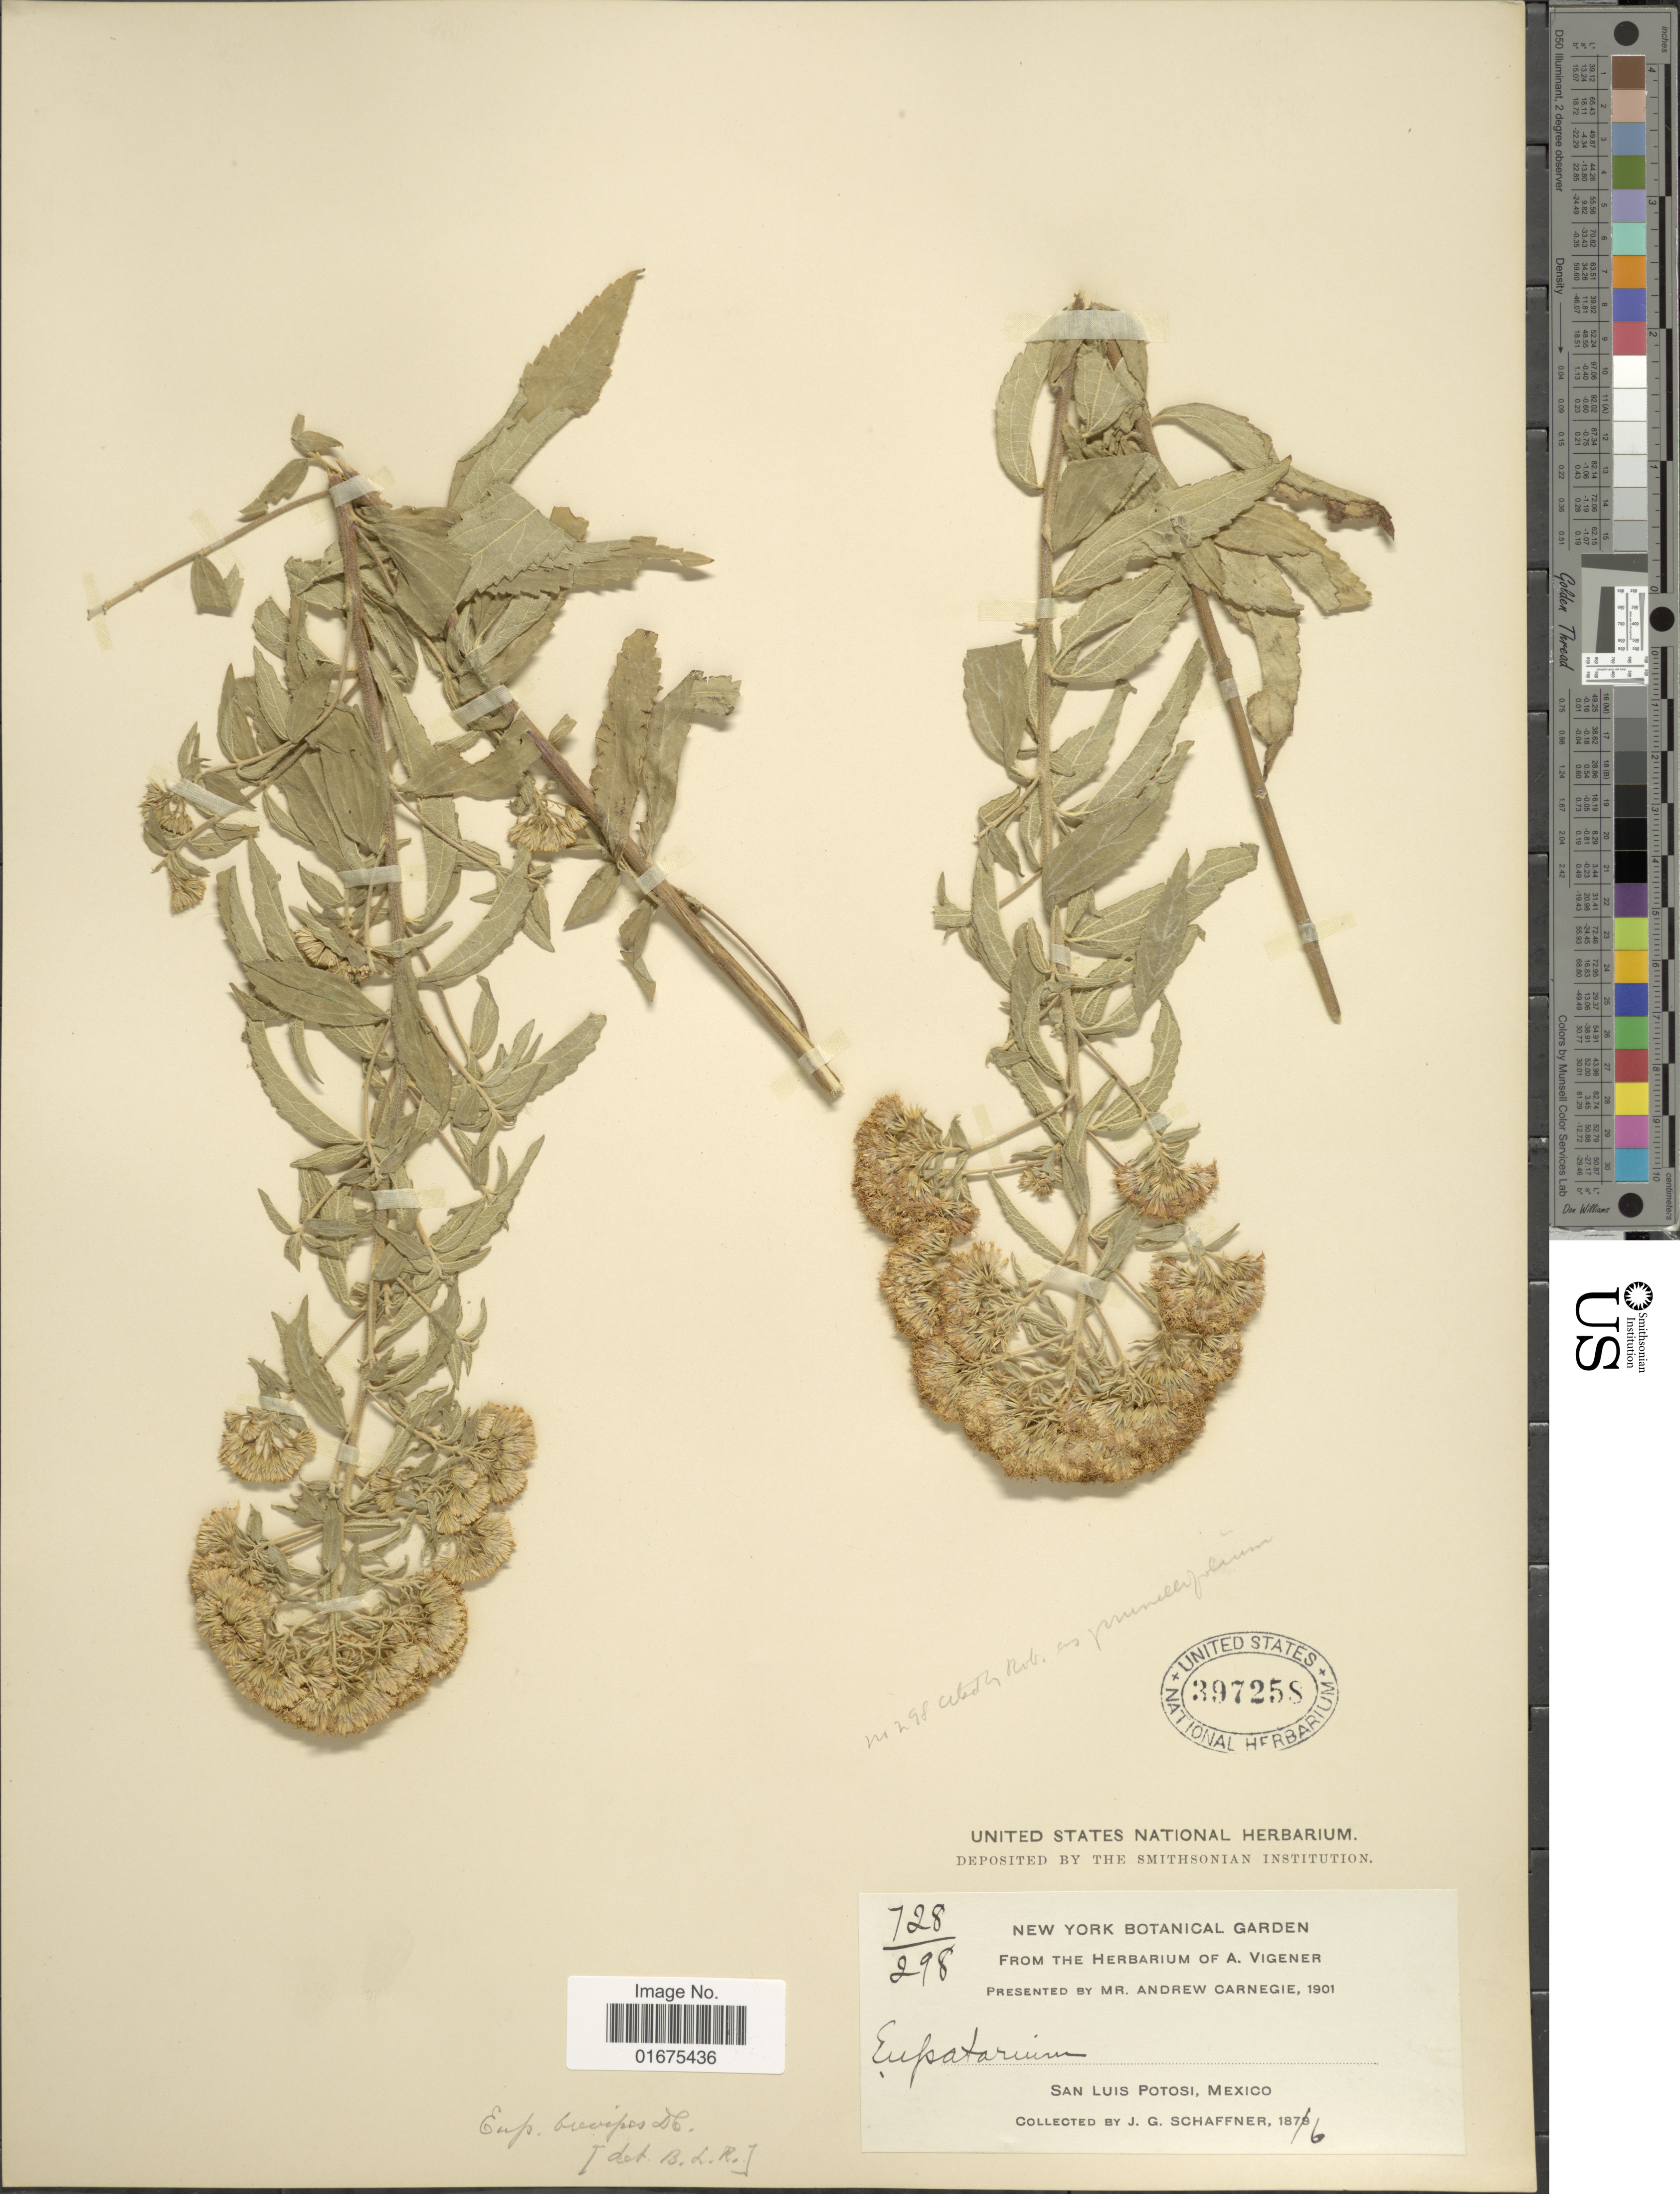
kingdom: Plantae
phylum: Tracheophyta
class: Magnoliopsida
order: Asterales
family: Asteraceae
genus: Ageratina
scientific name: Ageratina brevipes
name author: (DC.) R.M. King & H. Rob.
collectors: J. G. Schaffner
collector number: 728/298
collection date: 1876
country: Mexico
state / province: San Luis Potosí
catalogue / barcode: US 397258